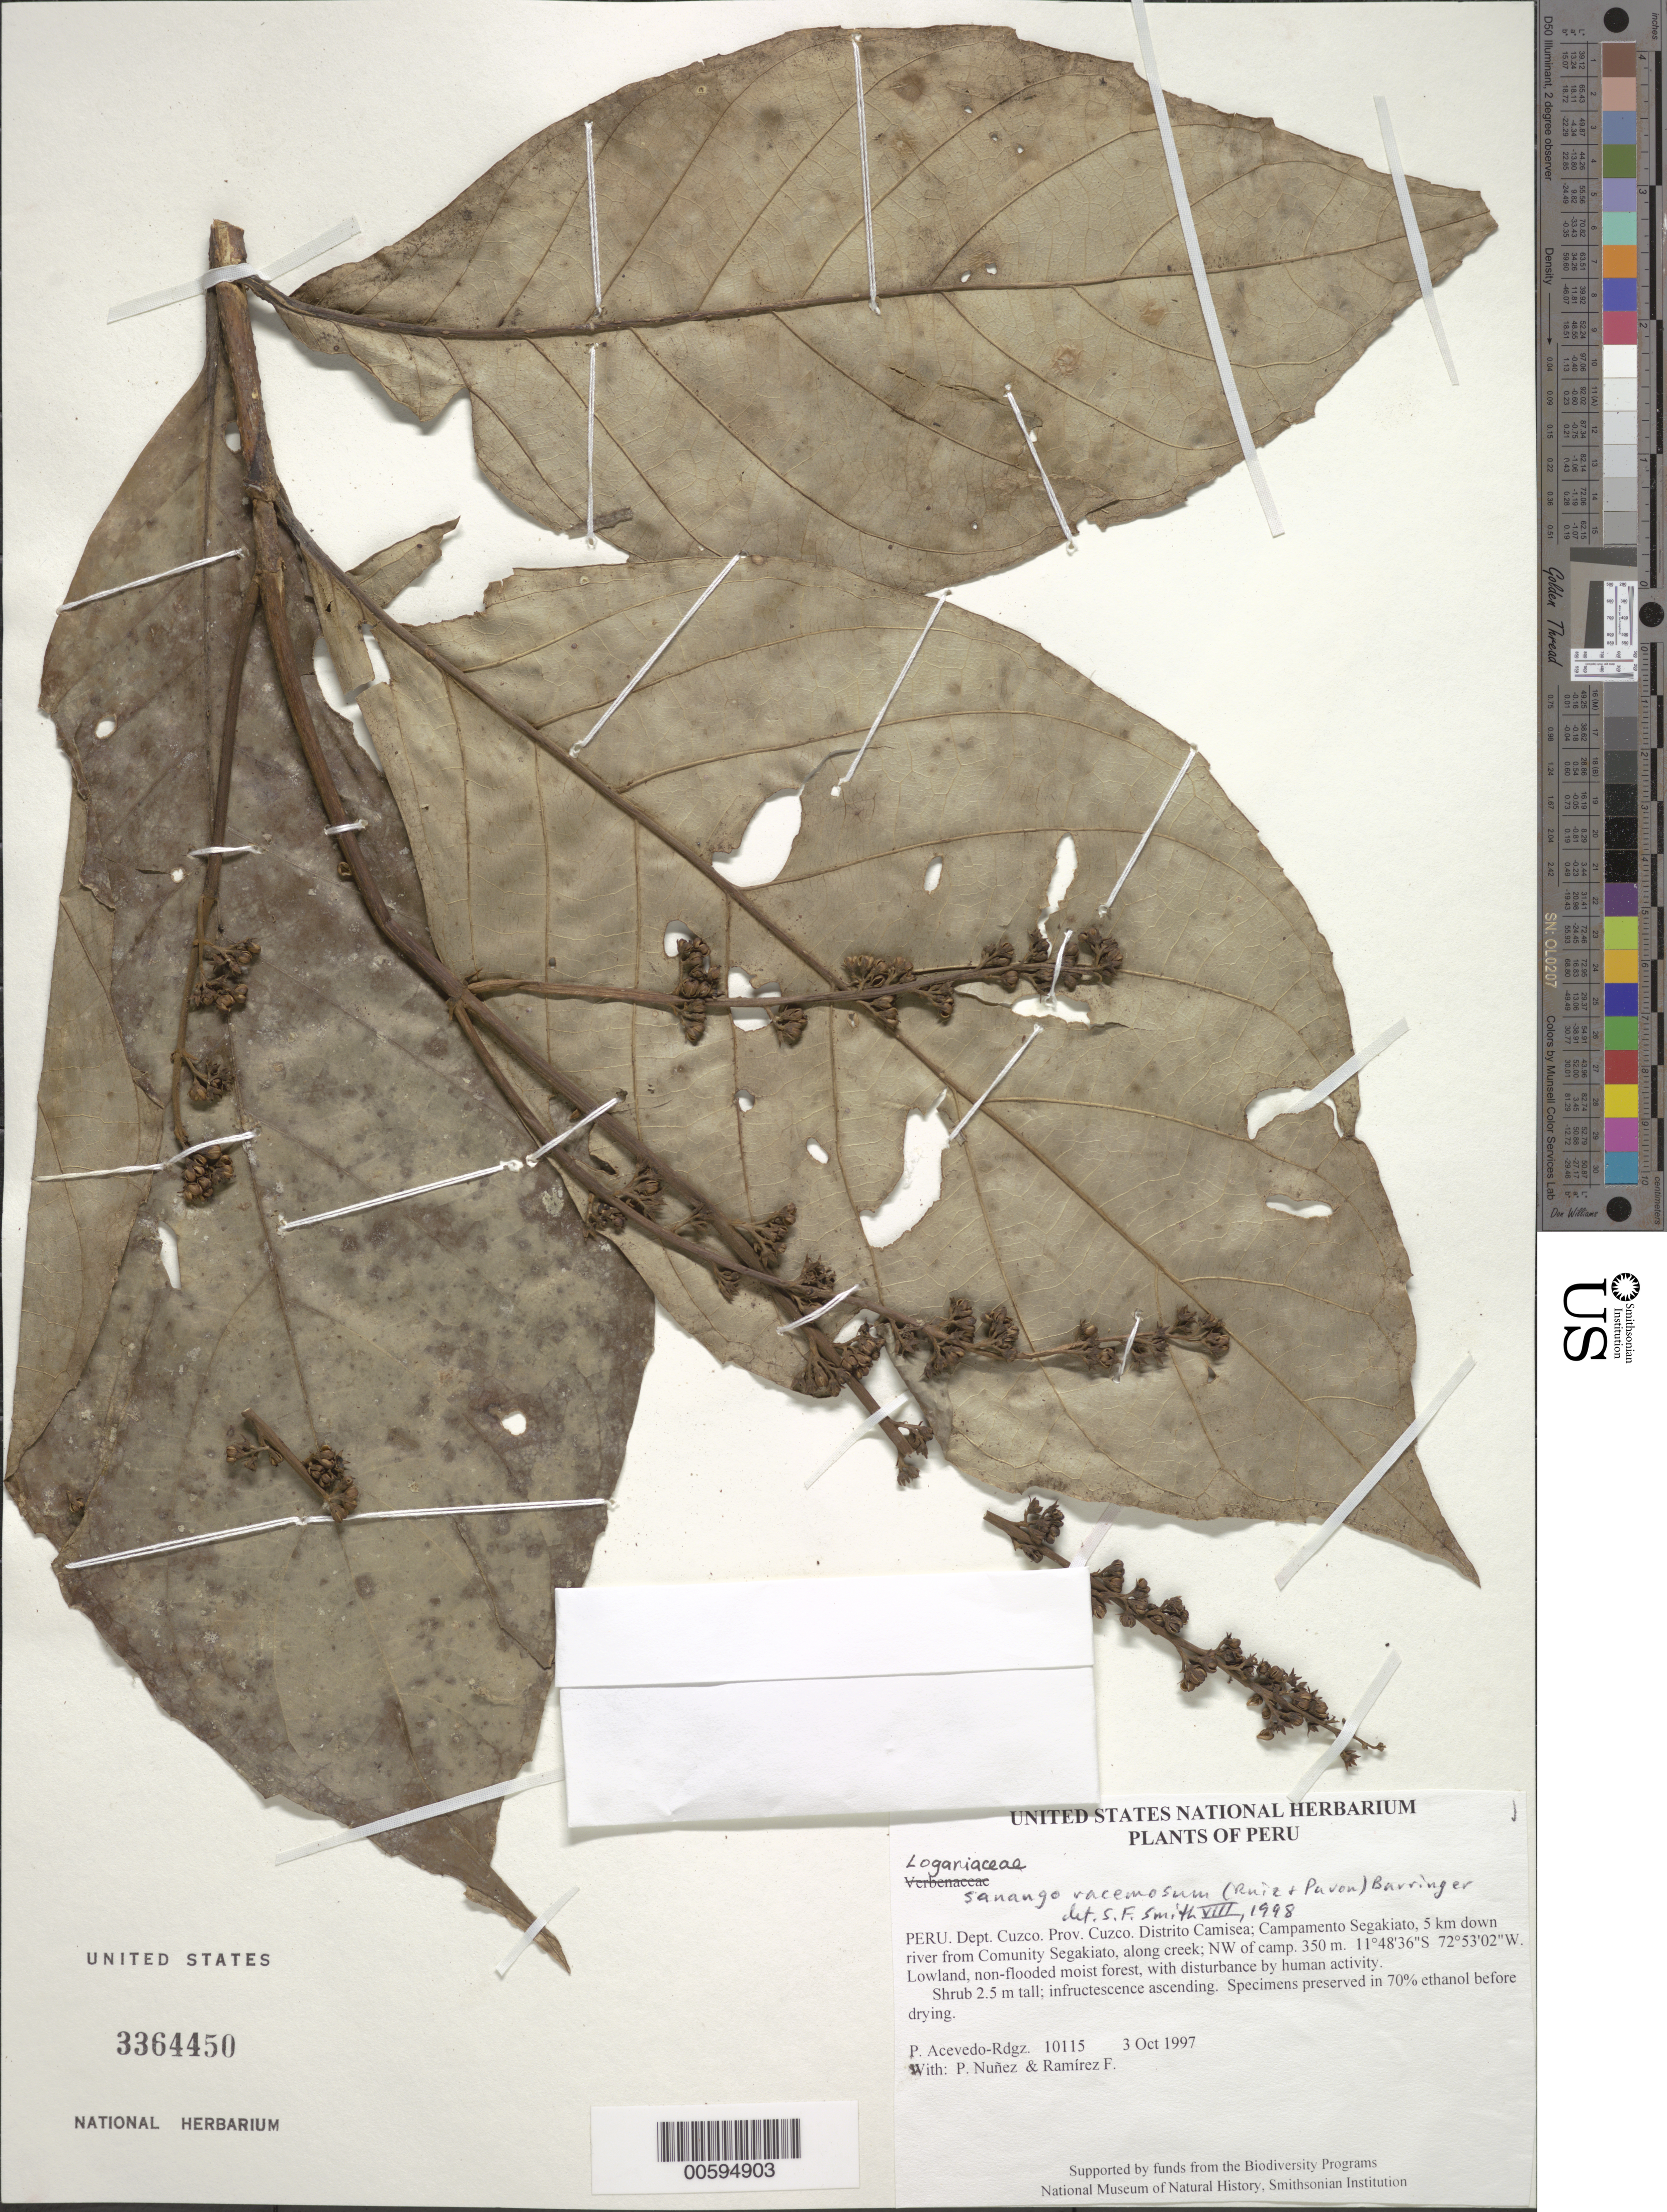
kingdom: Plantae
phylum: Tracheophyta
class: Magnoliopsida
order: Lamiales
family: Gesneriaceae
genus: Sanango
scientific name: Sanango racemosum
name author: (Ruiz & Pav.) Barringer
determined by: Smith, Stephen F., (US), NMNH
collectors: P. Acevedo-Rodr., P. Nuñez V. & F. Ramirez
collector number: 10115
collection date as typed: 03 Oct 1997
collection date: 1997-10-03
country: Peru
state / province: Cusco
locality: Prov. Cuzco, Dtto. Camisea; Campamento Segakiato, 5 km down river from Community Segakiato, along creek; NW of camp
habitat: Lowland, non-flooded moist forest, with disturbance by human activity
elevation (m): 350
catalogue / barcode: US 3364450